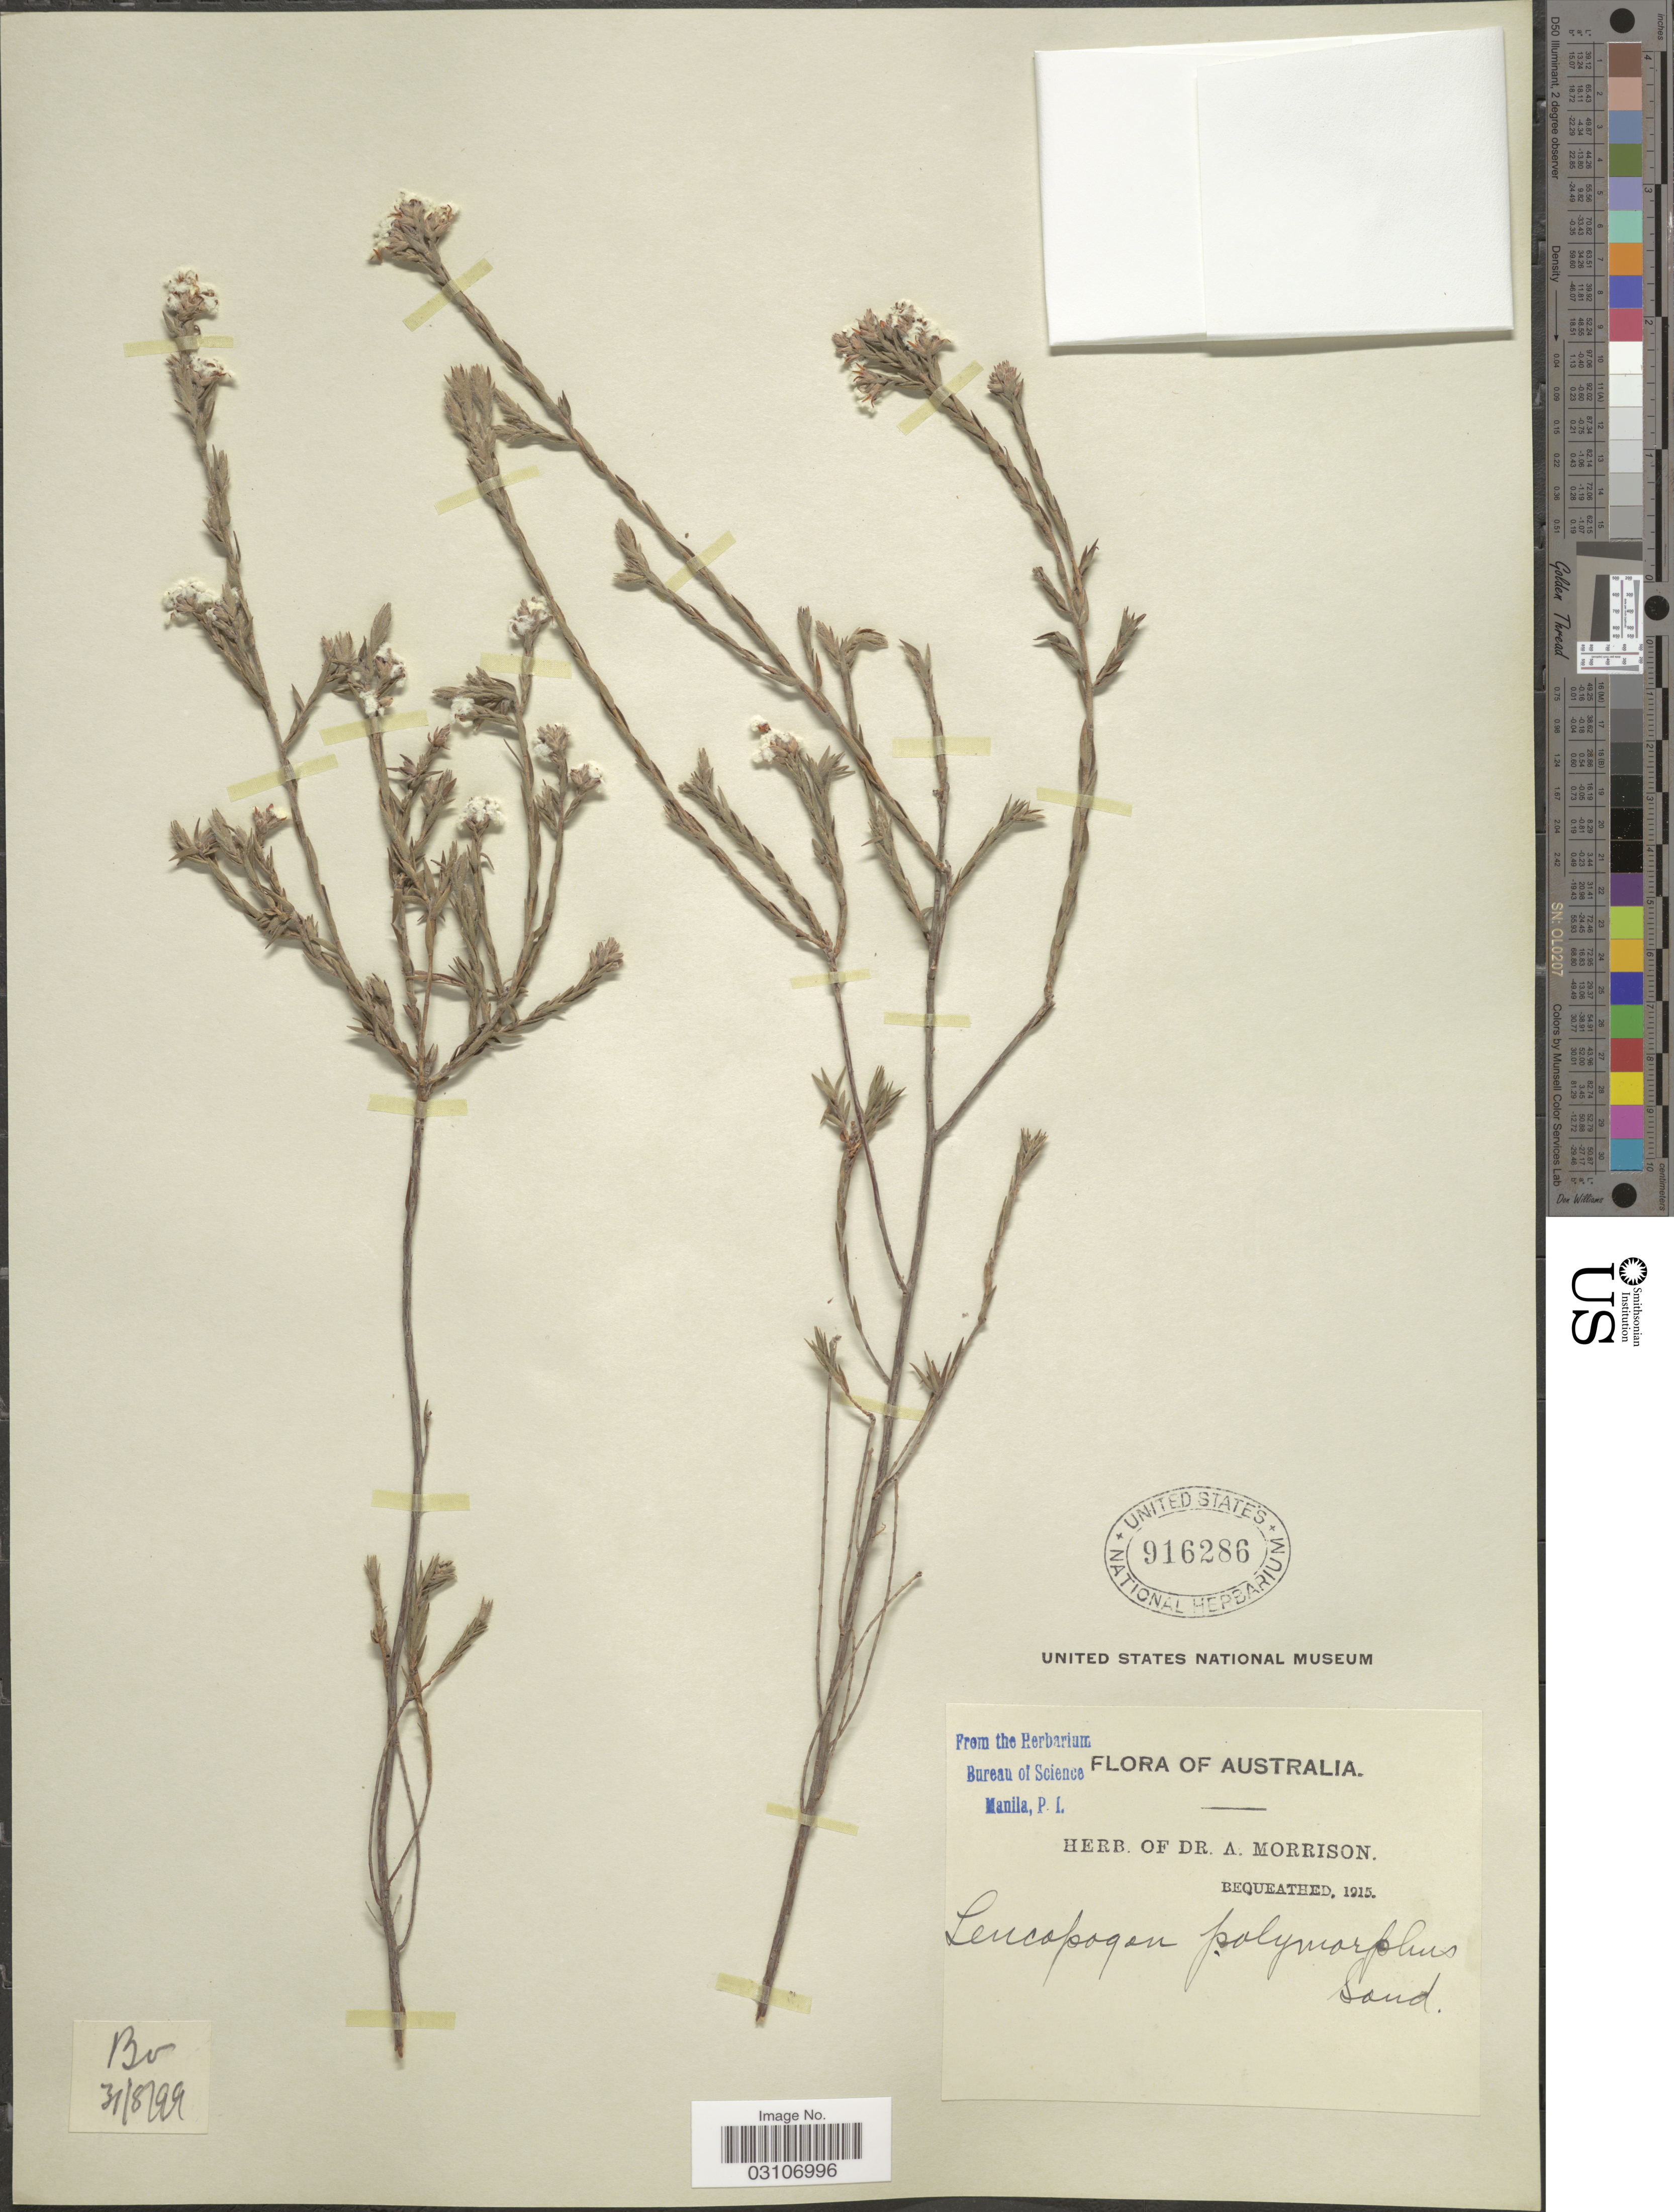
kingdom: Plantae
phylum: Tracheophyta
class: Magnoliopsida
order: Ericales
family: Ericaceae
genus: Leucopogon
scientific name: Leucopogon polymorphus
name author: Sond.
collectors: ex herb. Dr. A. Morrison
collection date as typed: Transcribed d/m/y: 31/8/99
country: Australia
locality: Bv [unsure placement]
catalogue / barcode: US 916286